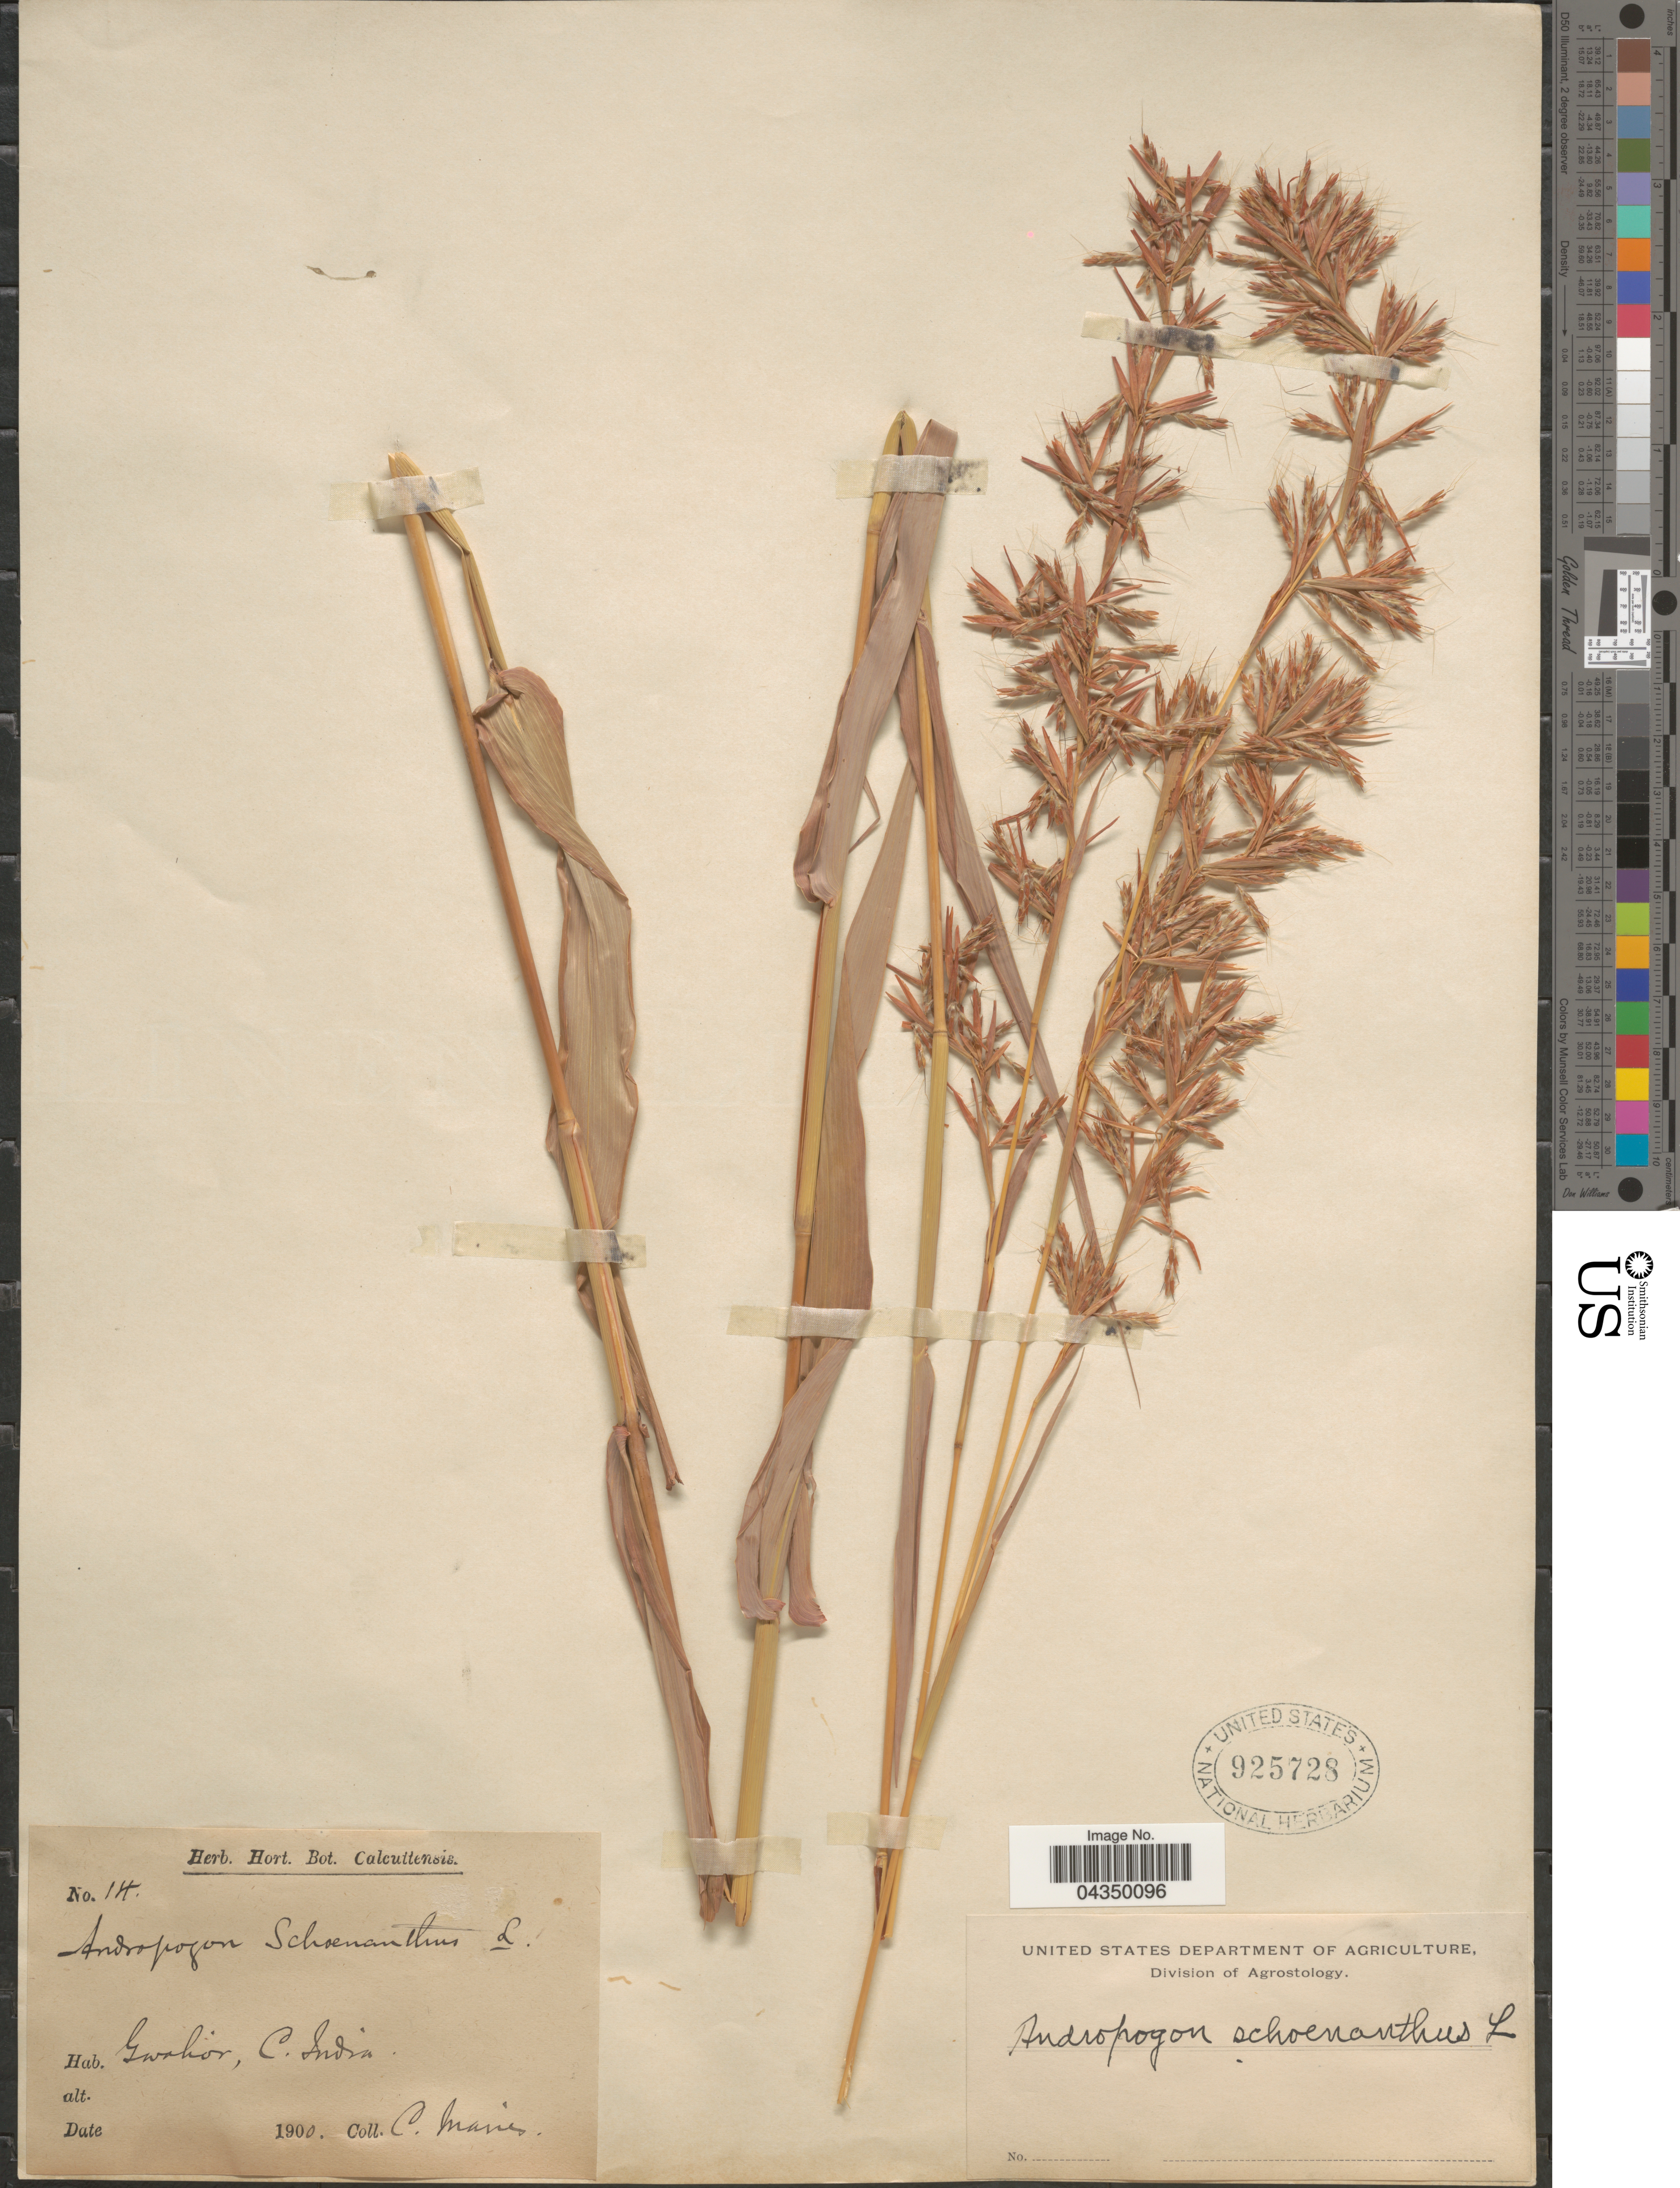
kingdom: Plantae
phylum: Tracheophyta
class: Liliopsida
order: Poales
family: Poaceae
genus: Cymbopogon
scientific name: Cymbopogon schoenanthus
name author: (L.) Spreng.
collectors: C. Maries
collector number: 14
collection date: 1900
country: India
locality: Gwalior, C. India.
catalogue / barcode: US 925728